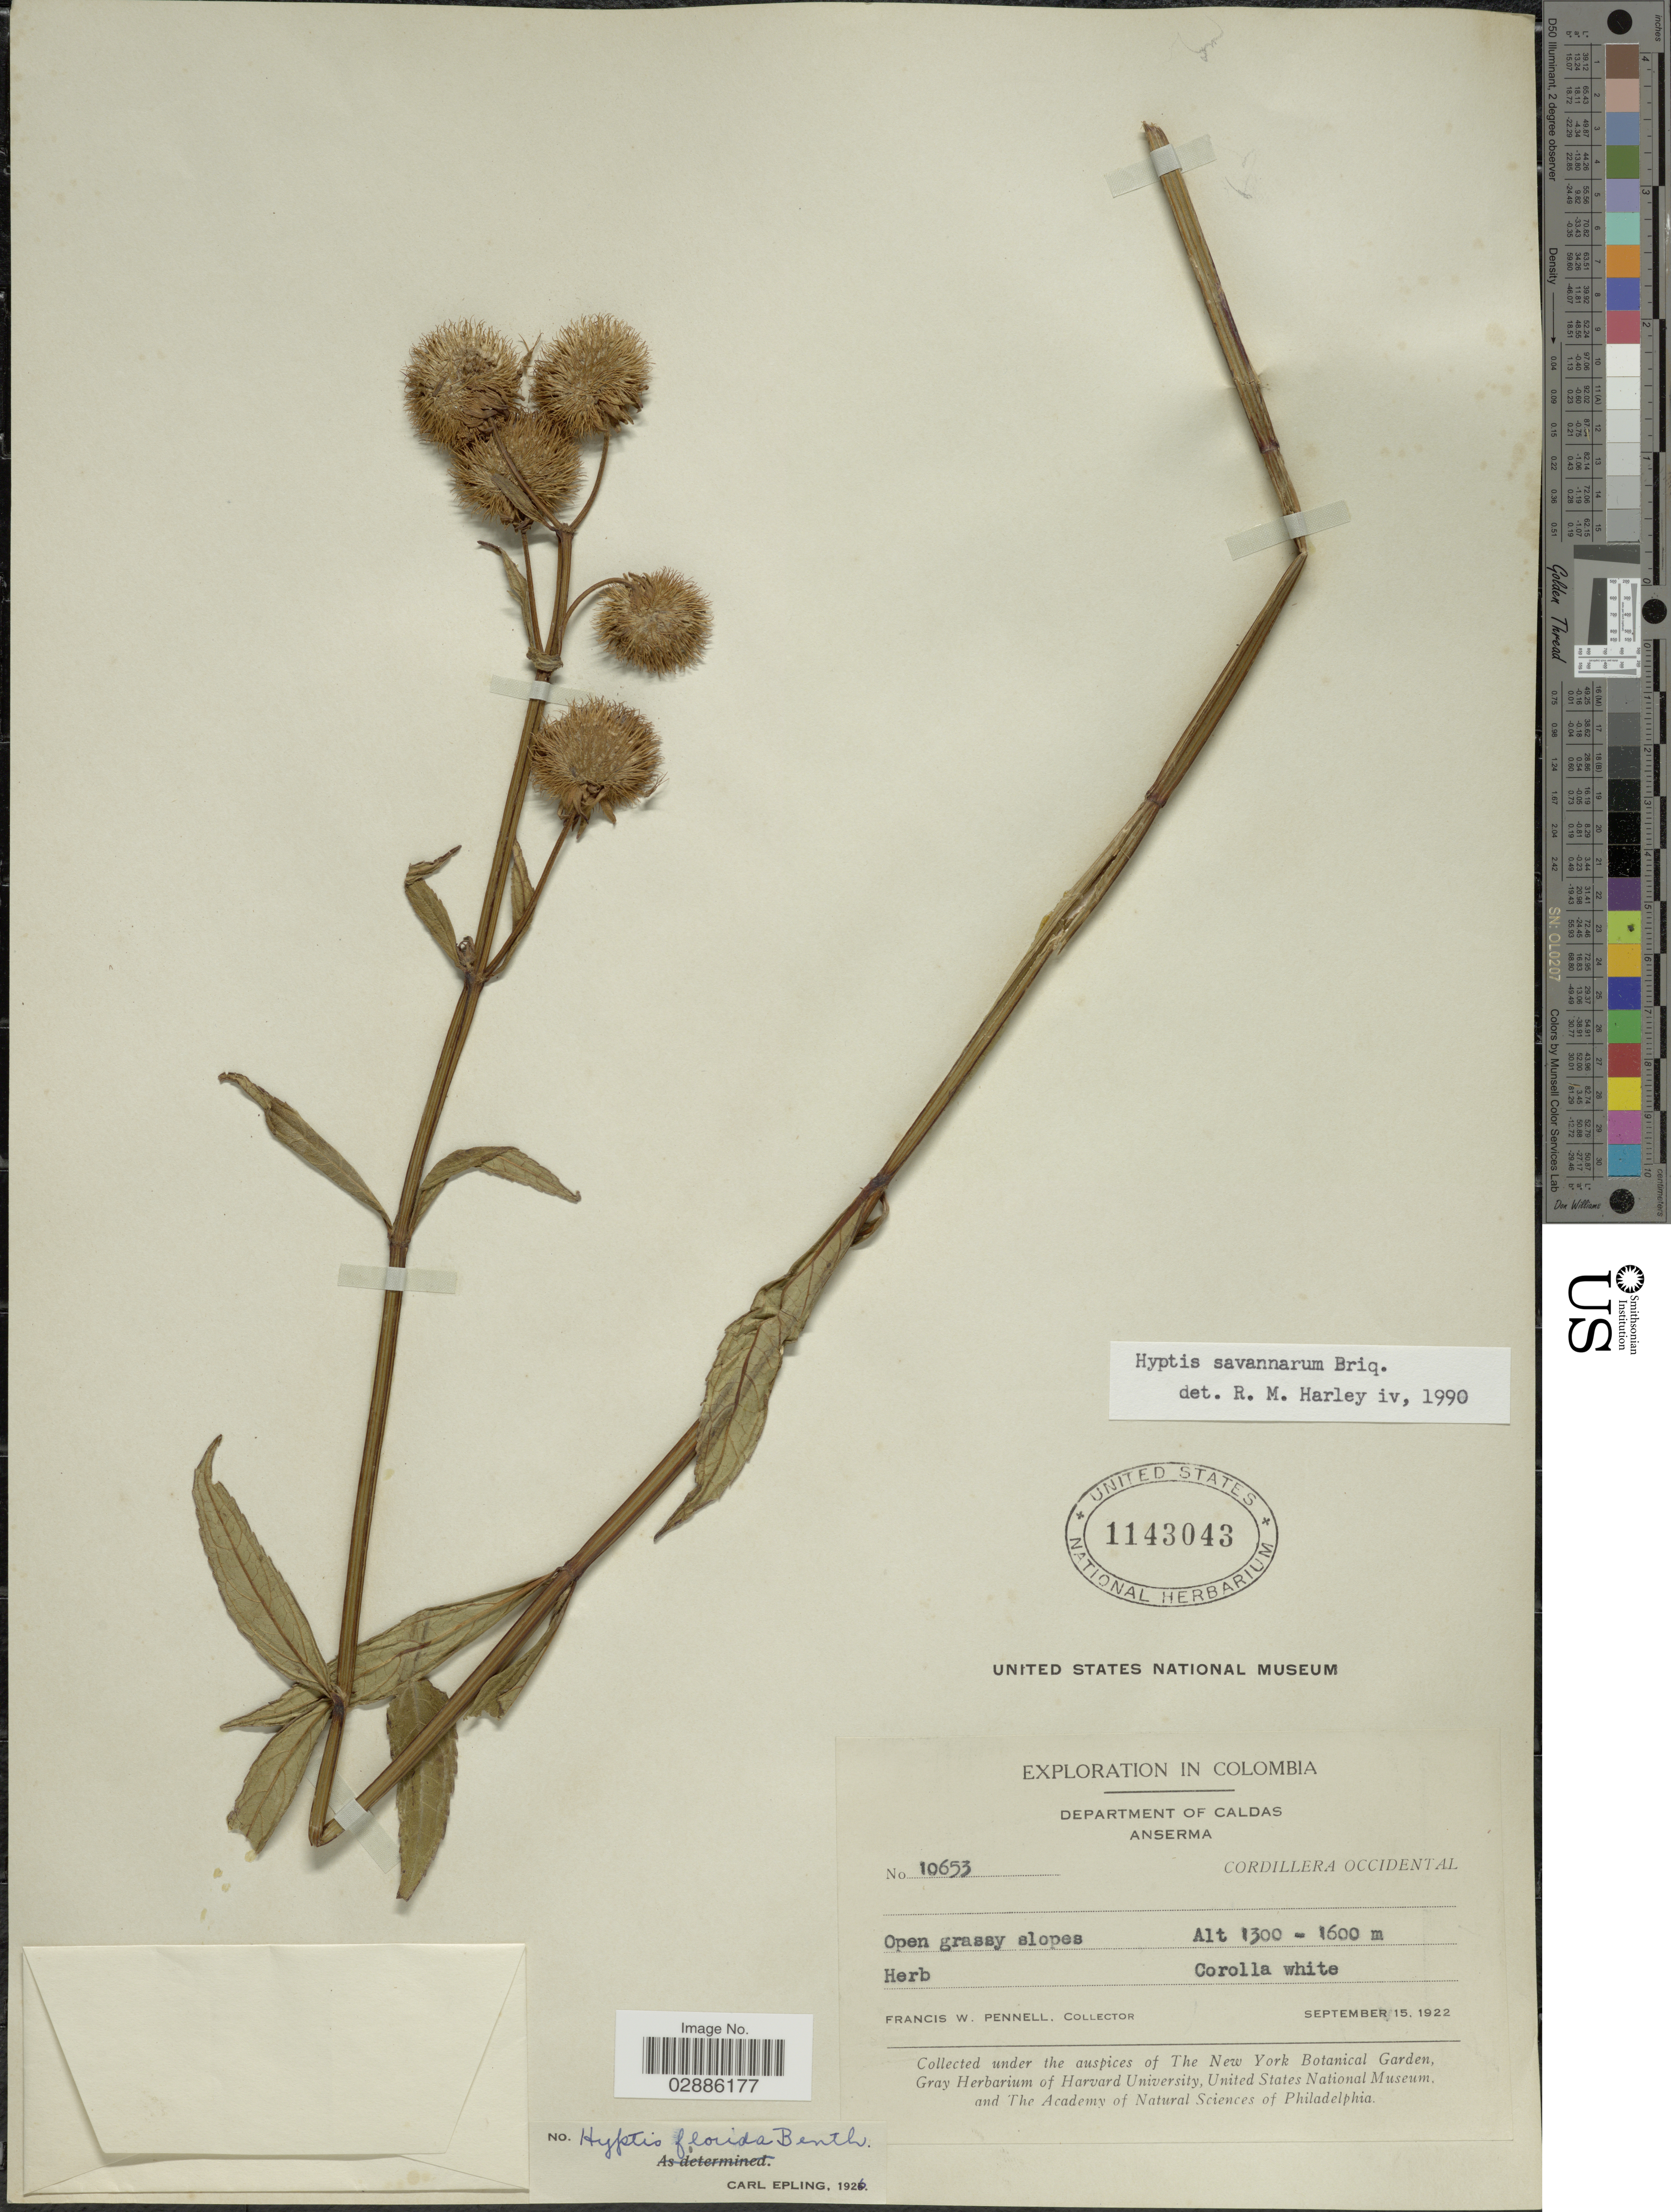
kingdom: Plantae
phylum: Tracheophyta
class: Magnoliopsida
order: Lamiales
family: Lamiaceae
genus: Hyptis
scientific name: Hyptis savannarum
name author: Briq.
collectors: F. W. Pennell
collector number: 10653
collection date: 1922-09-15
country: Colombia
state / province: Caldas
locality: Department of Caldas, Anserma, Cordillera Occidental.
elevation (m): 1300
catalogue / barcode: US 1143043